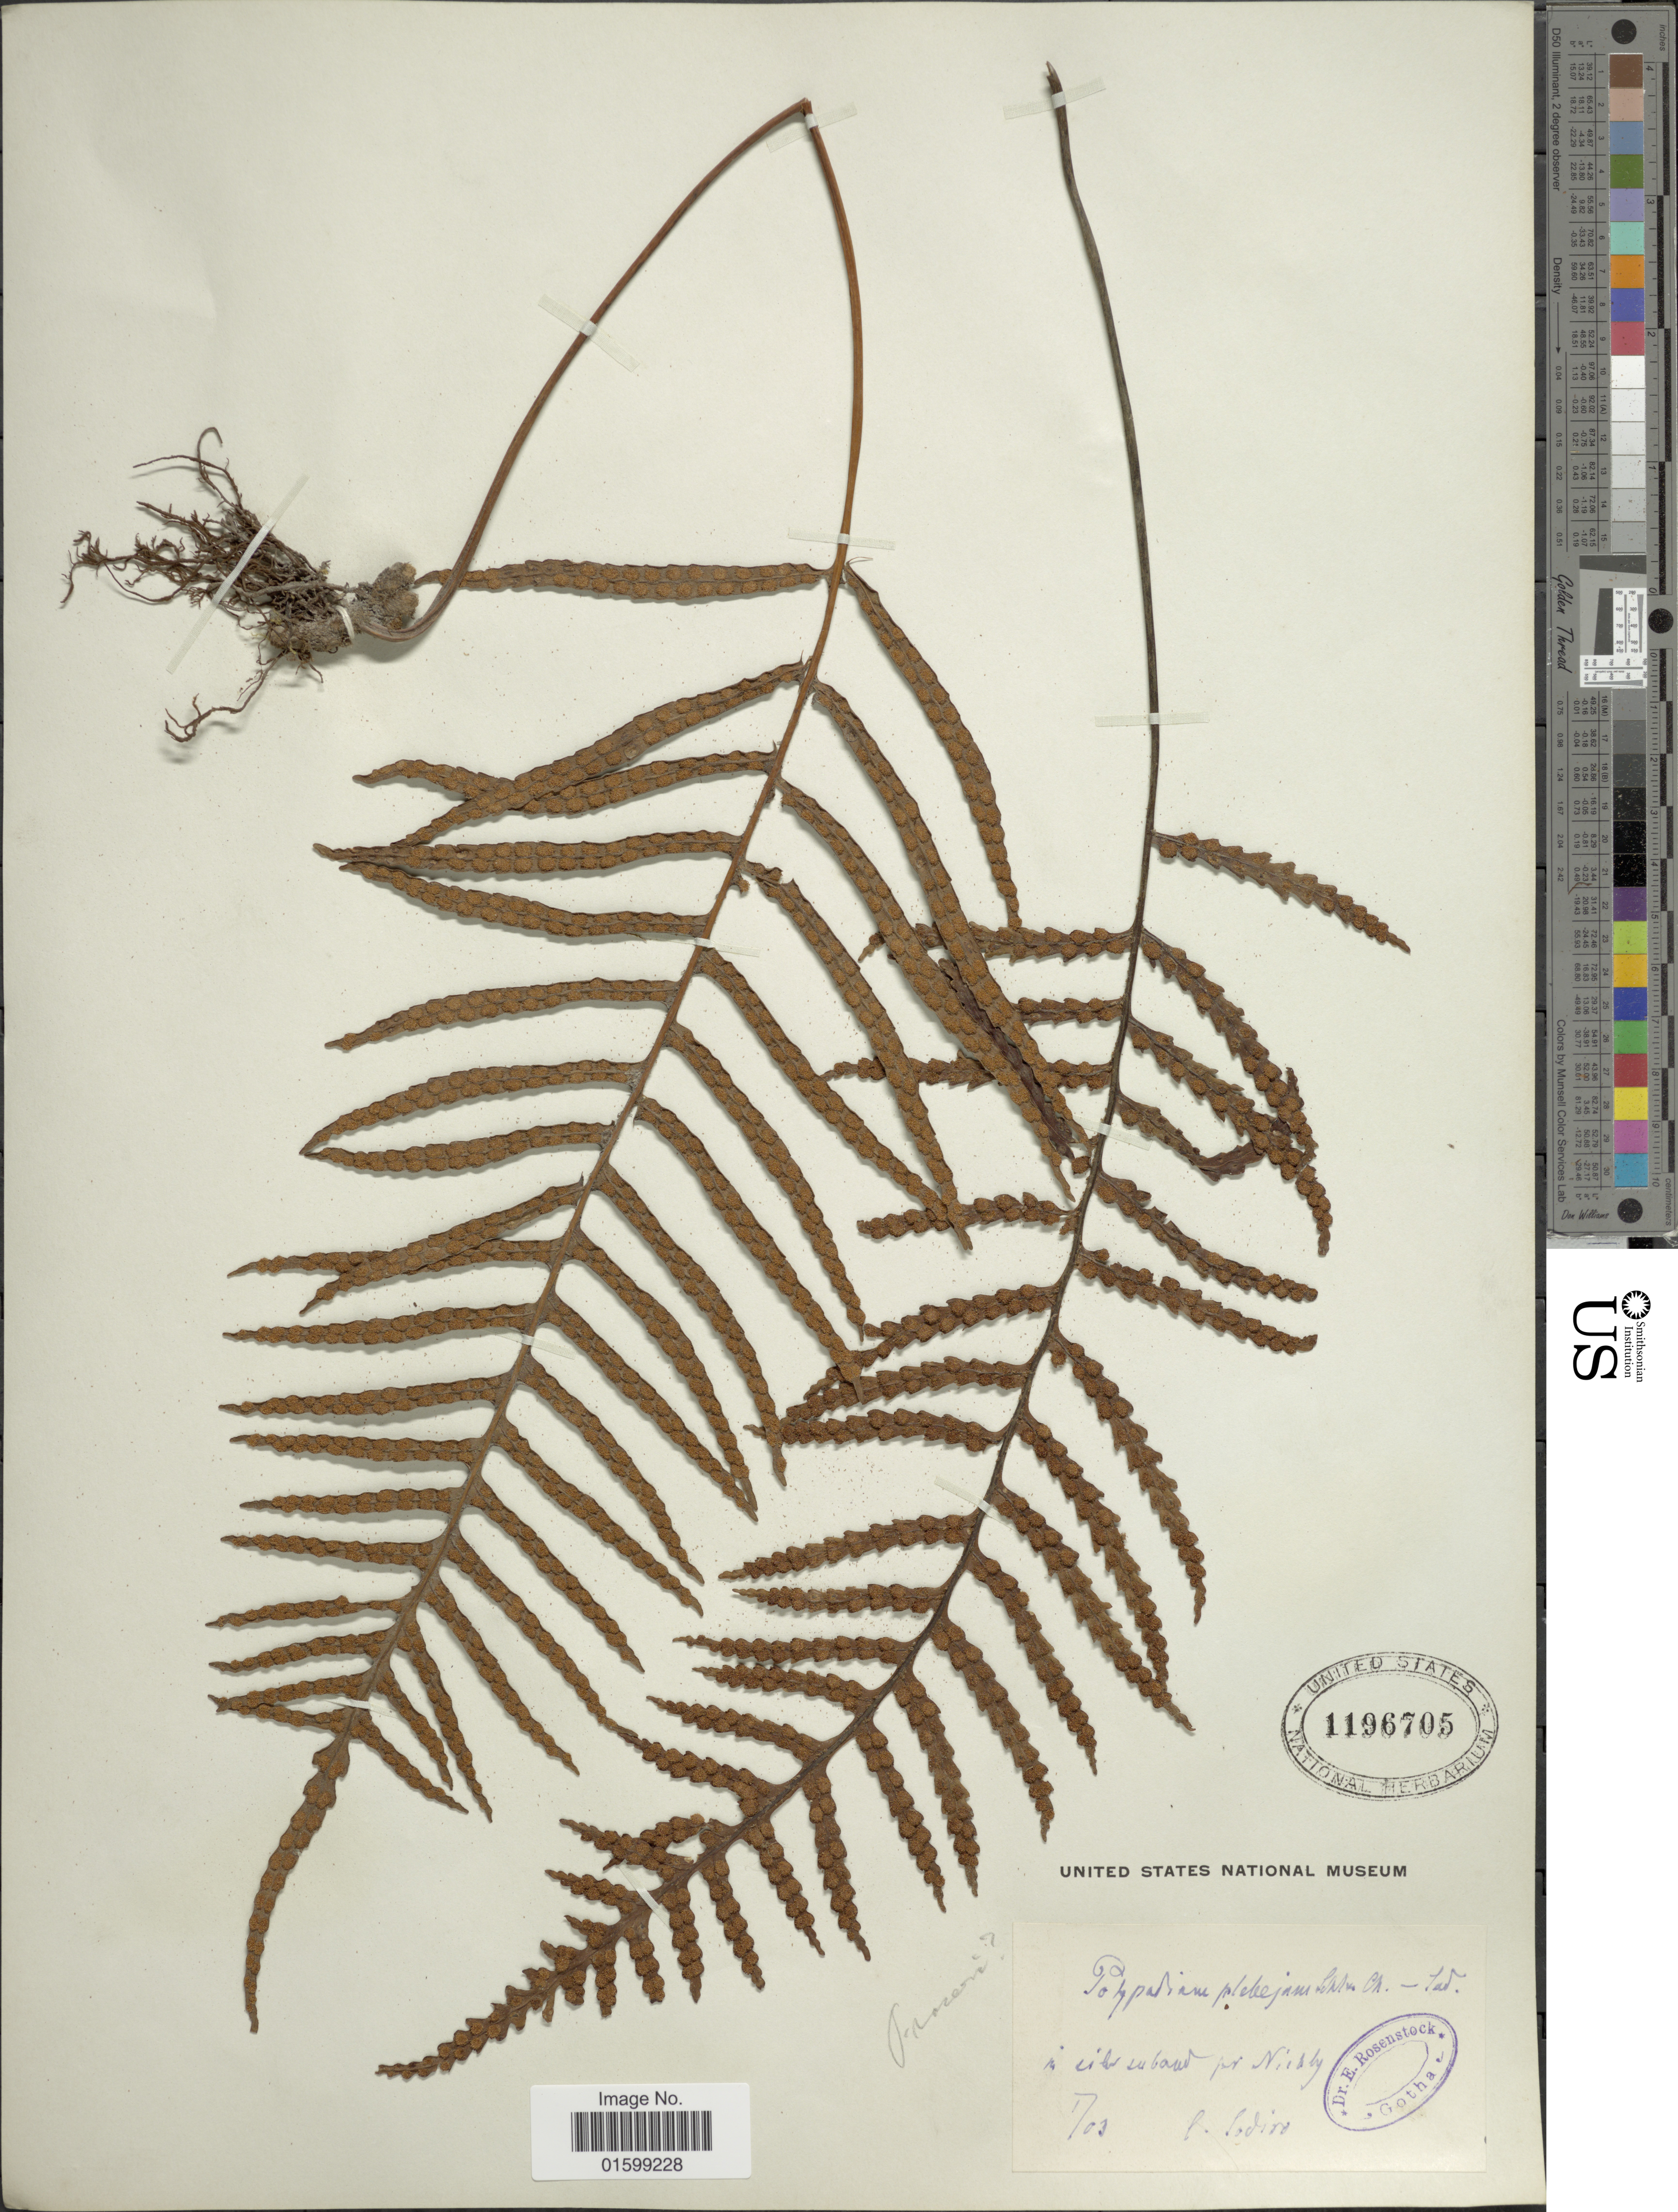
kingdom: Plantae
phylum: Tracheophyta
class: Polypodiopsida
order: Polypodiales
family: Polypodiaceae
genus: Pleopeltis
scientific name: Pleopeltis fraseri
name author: (Kuhn) A.R. Sm.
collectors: Sodiro, --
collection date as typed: Transcribed d/m/y: /1/3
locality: In sibr Subauw pr. Nichby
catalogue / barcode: US 1196705